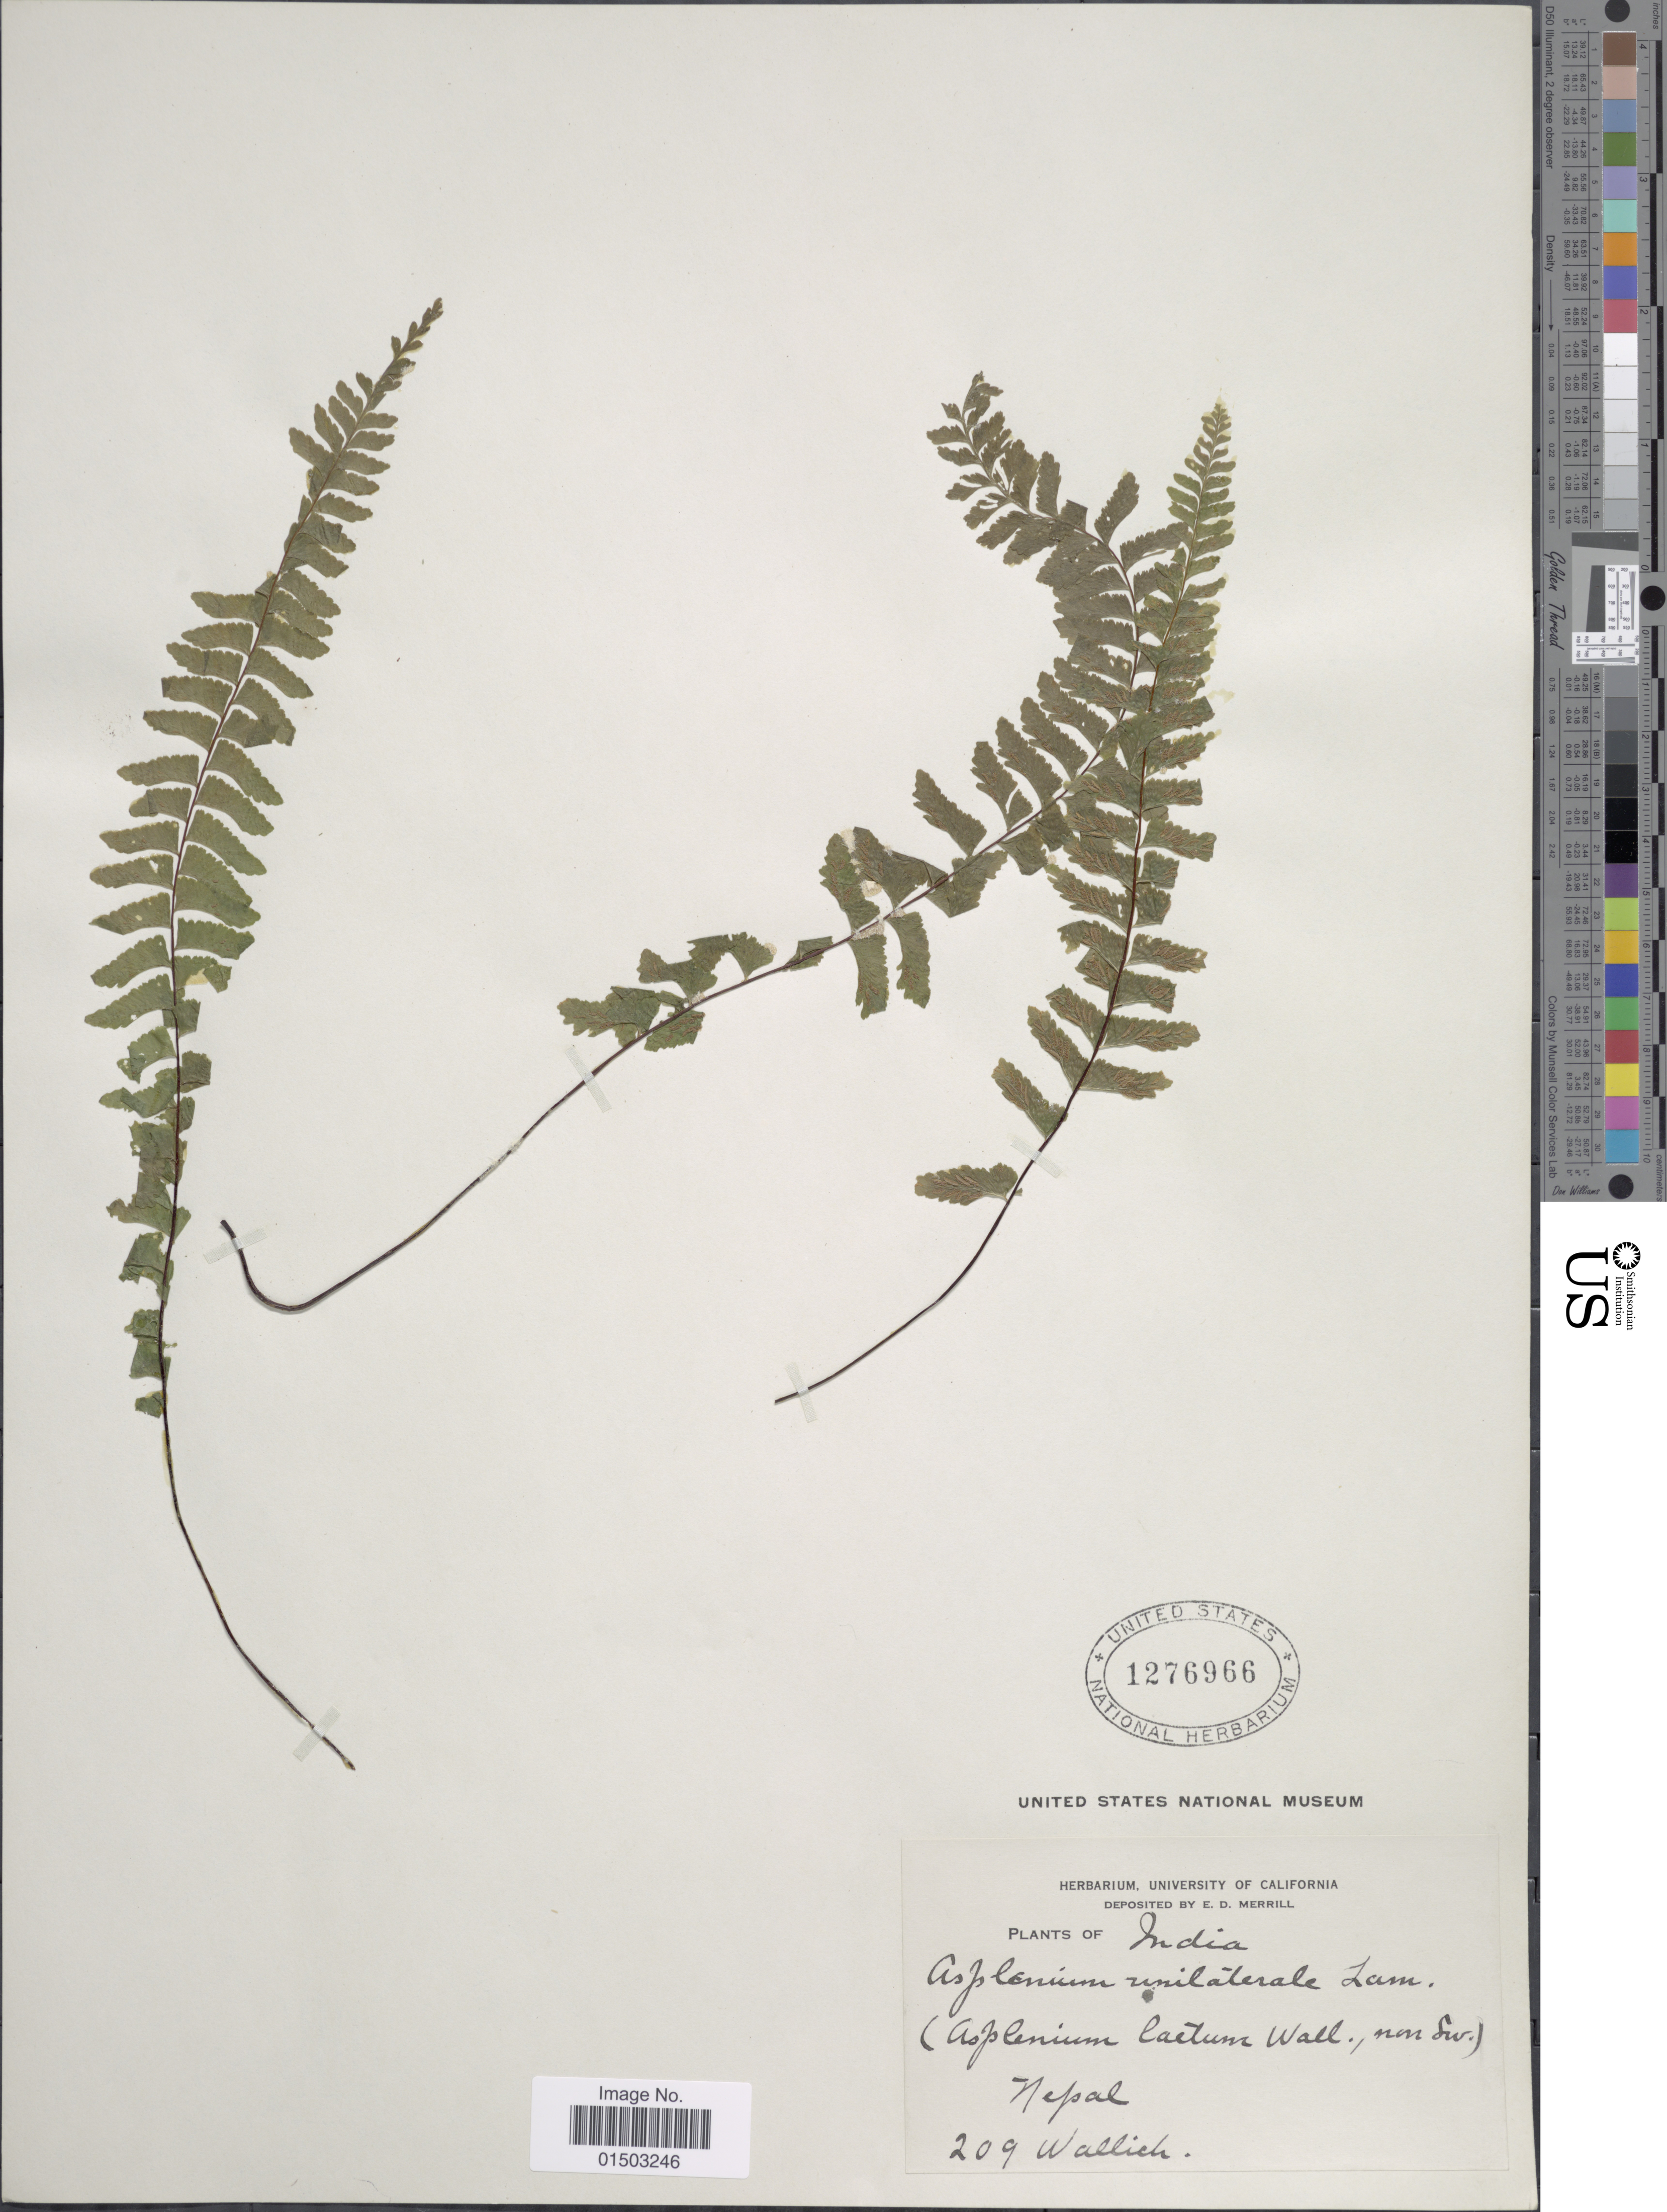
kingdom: Plantae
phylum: Tracheophyta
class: Polypodiopsida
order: Polypodiales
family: Aspleniaceae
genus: Hymenasplenium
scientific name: Hymenasplenium unilaterale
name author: (Lam.) Hayata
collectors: -- Wallich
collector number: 209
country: Nepal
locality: Nepal.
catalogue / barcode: US 1276966